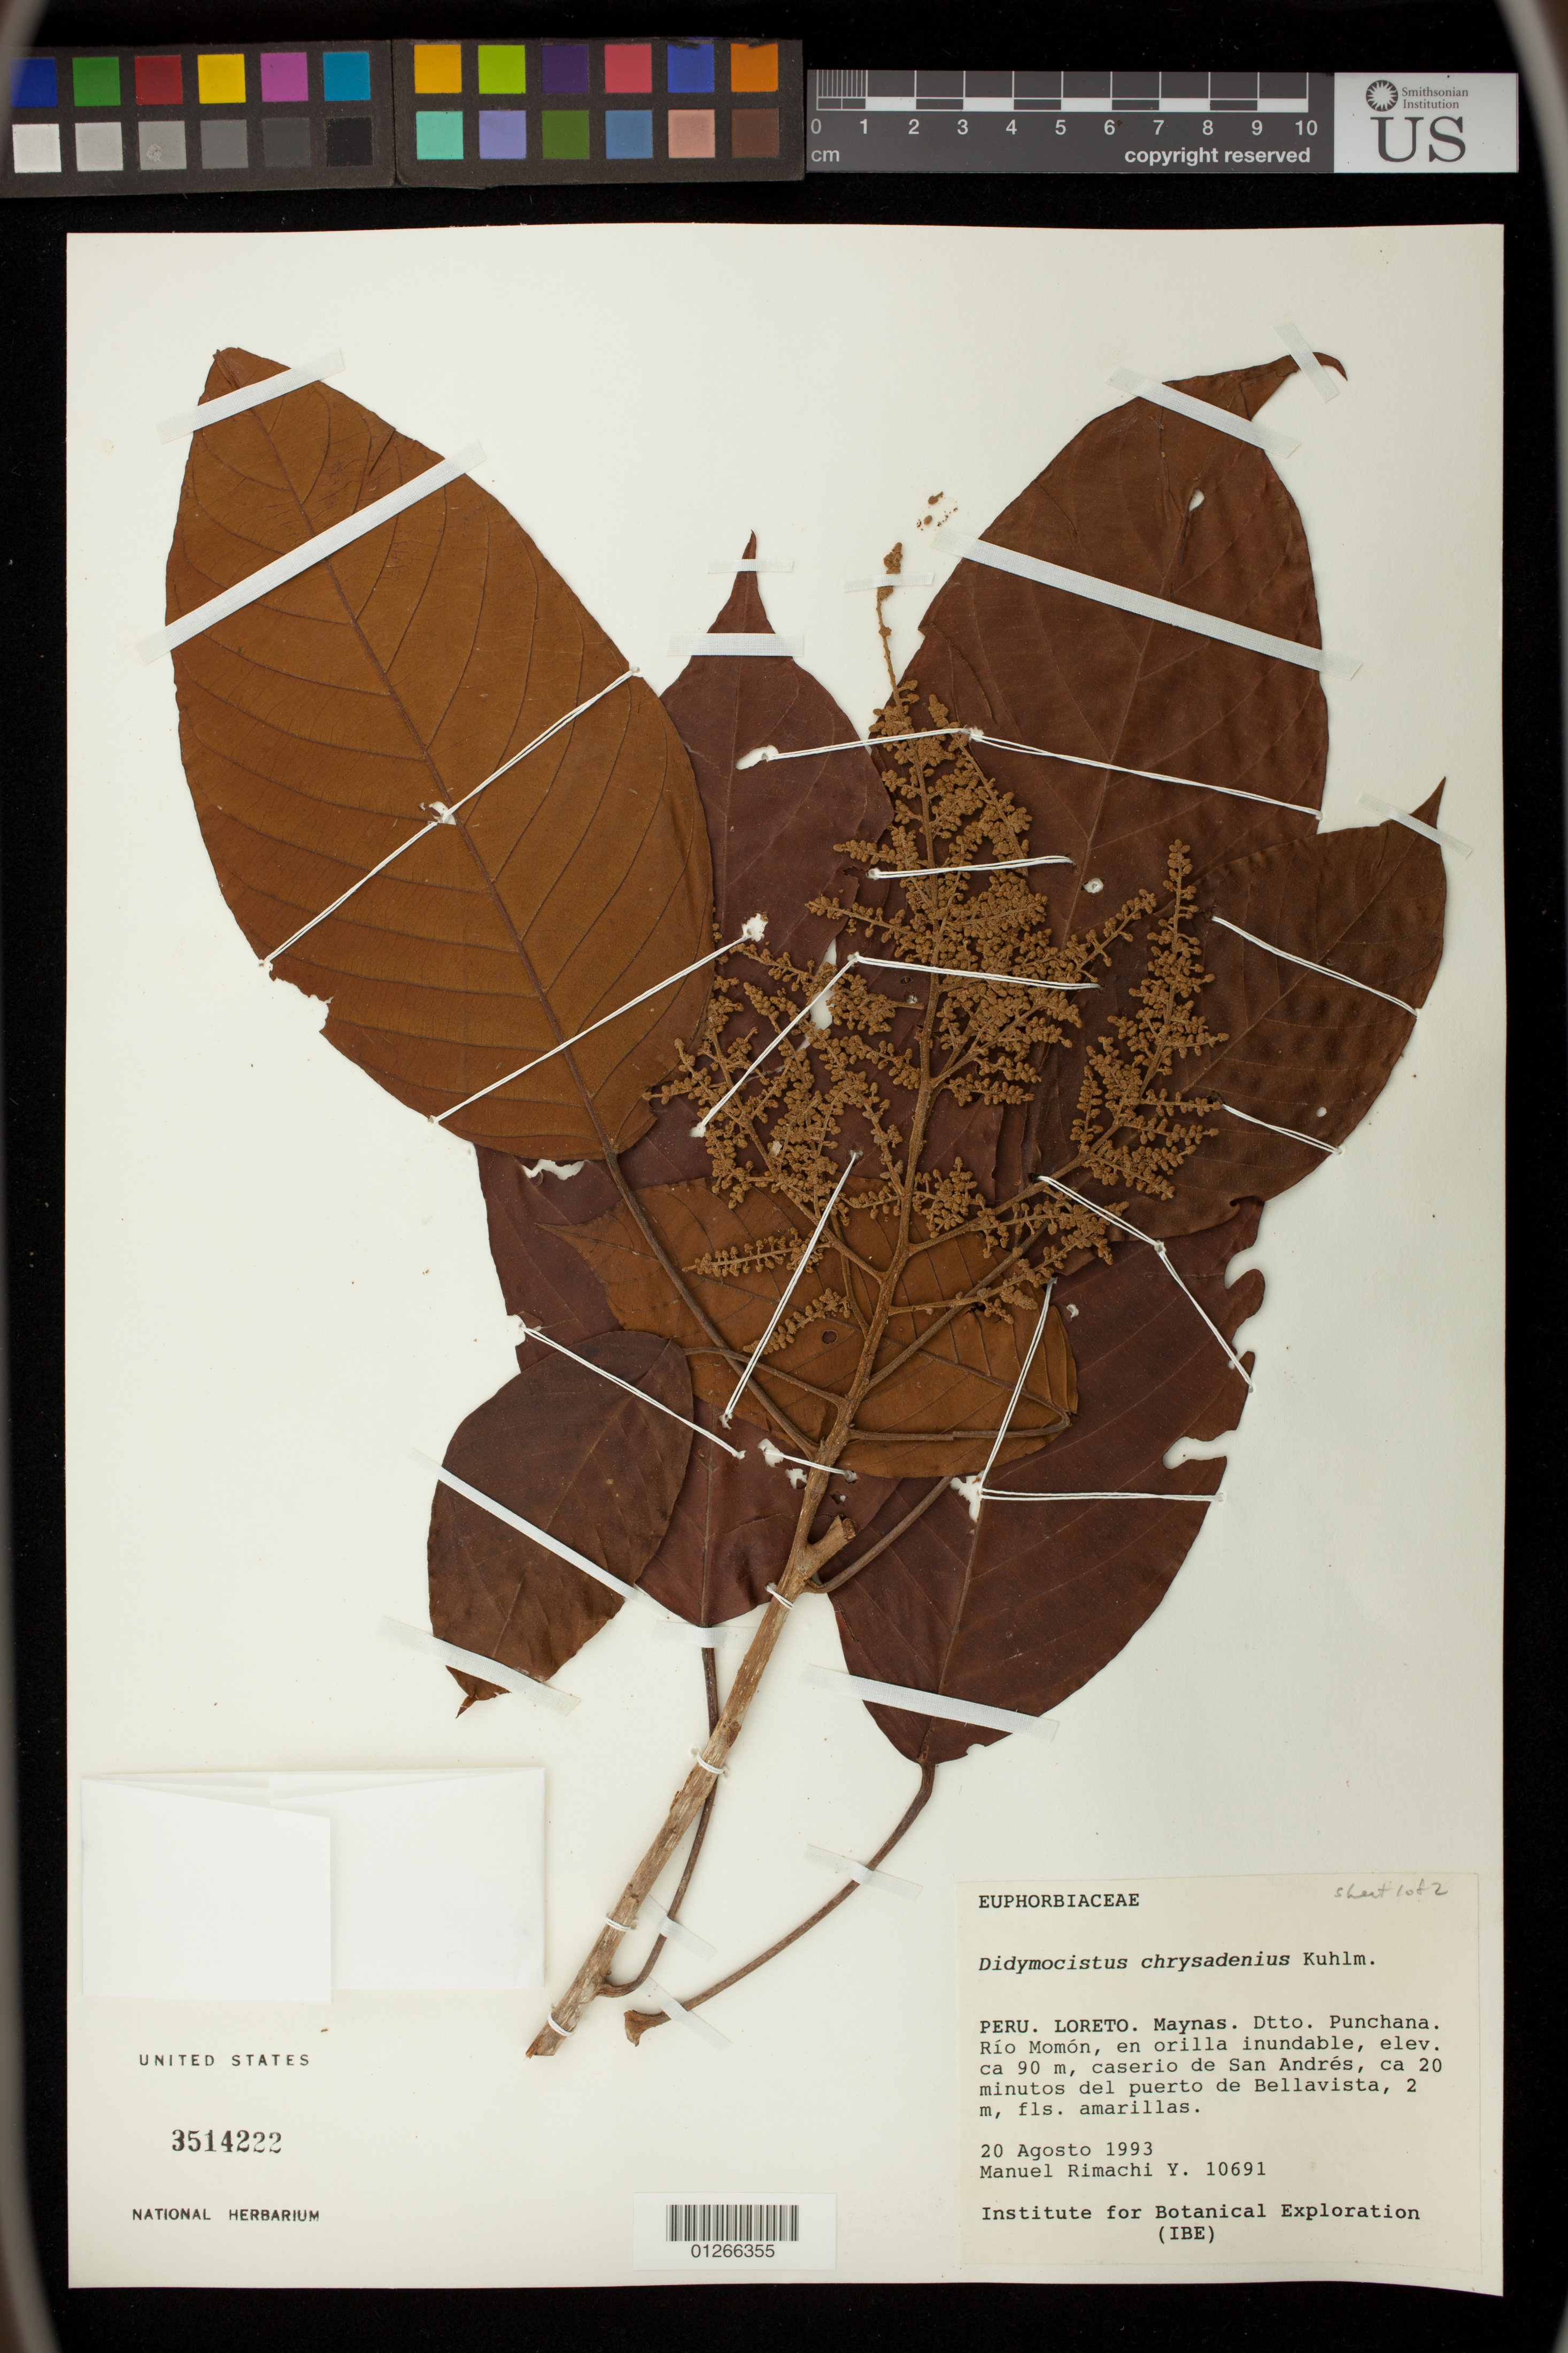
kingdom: Plantae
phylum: Tracheophyta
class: Magnoliopsida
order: Malpighiales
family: Phyllanthaceae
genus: Didymocistus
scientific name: Didymocistus chrysadenius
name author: Kuhlm.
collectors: M. Rimachi Y.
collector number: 10691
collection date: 1993-08-20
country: Peru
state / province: Loreto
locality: Maynas Dtto. Punchana. Rio Momon, caserio de San Andres, ca 20 minutos del puerto de Bellavista.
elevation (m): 90